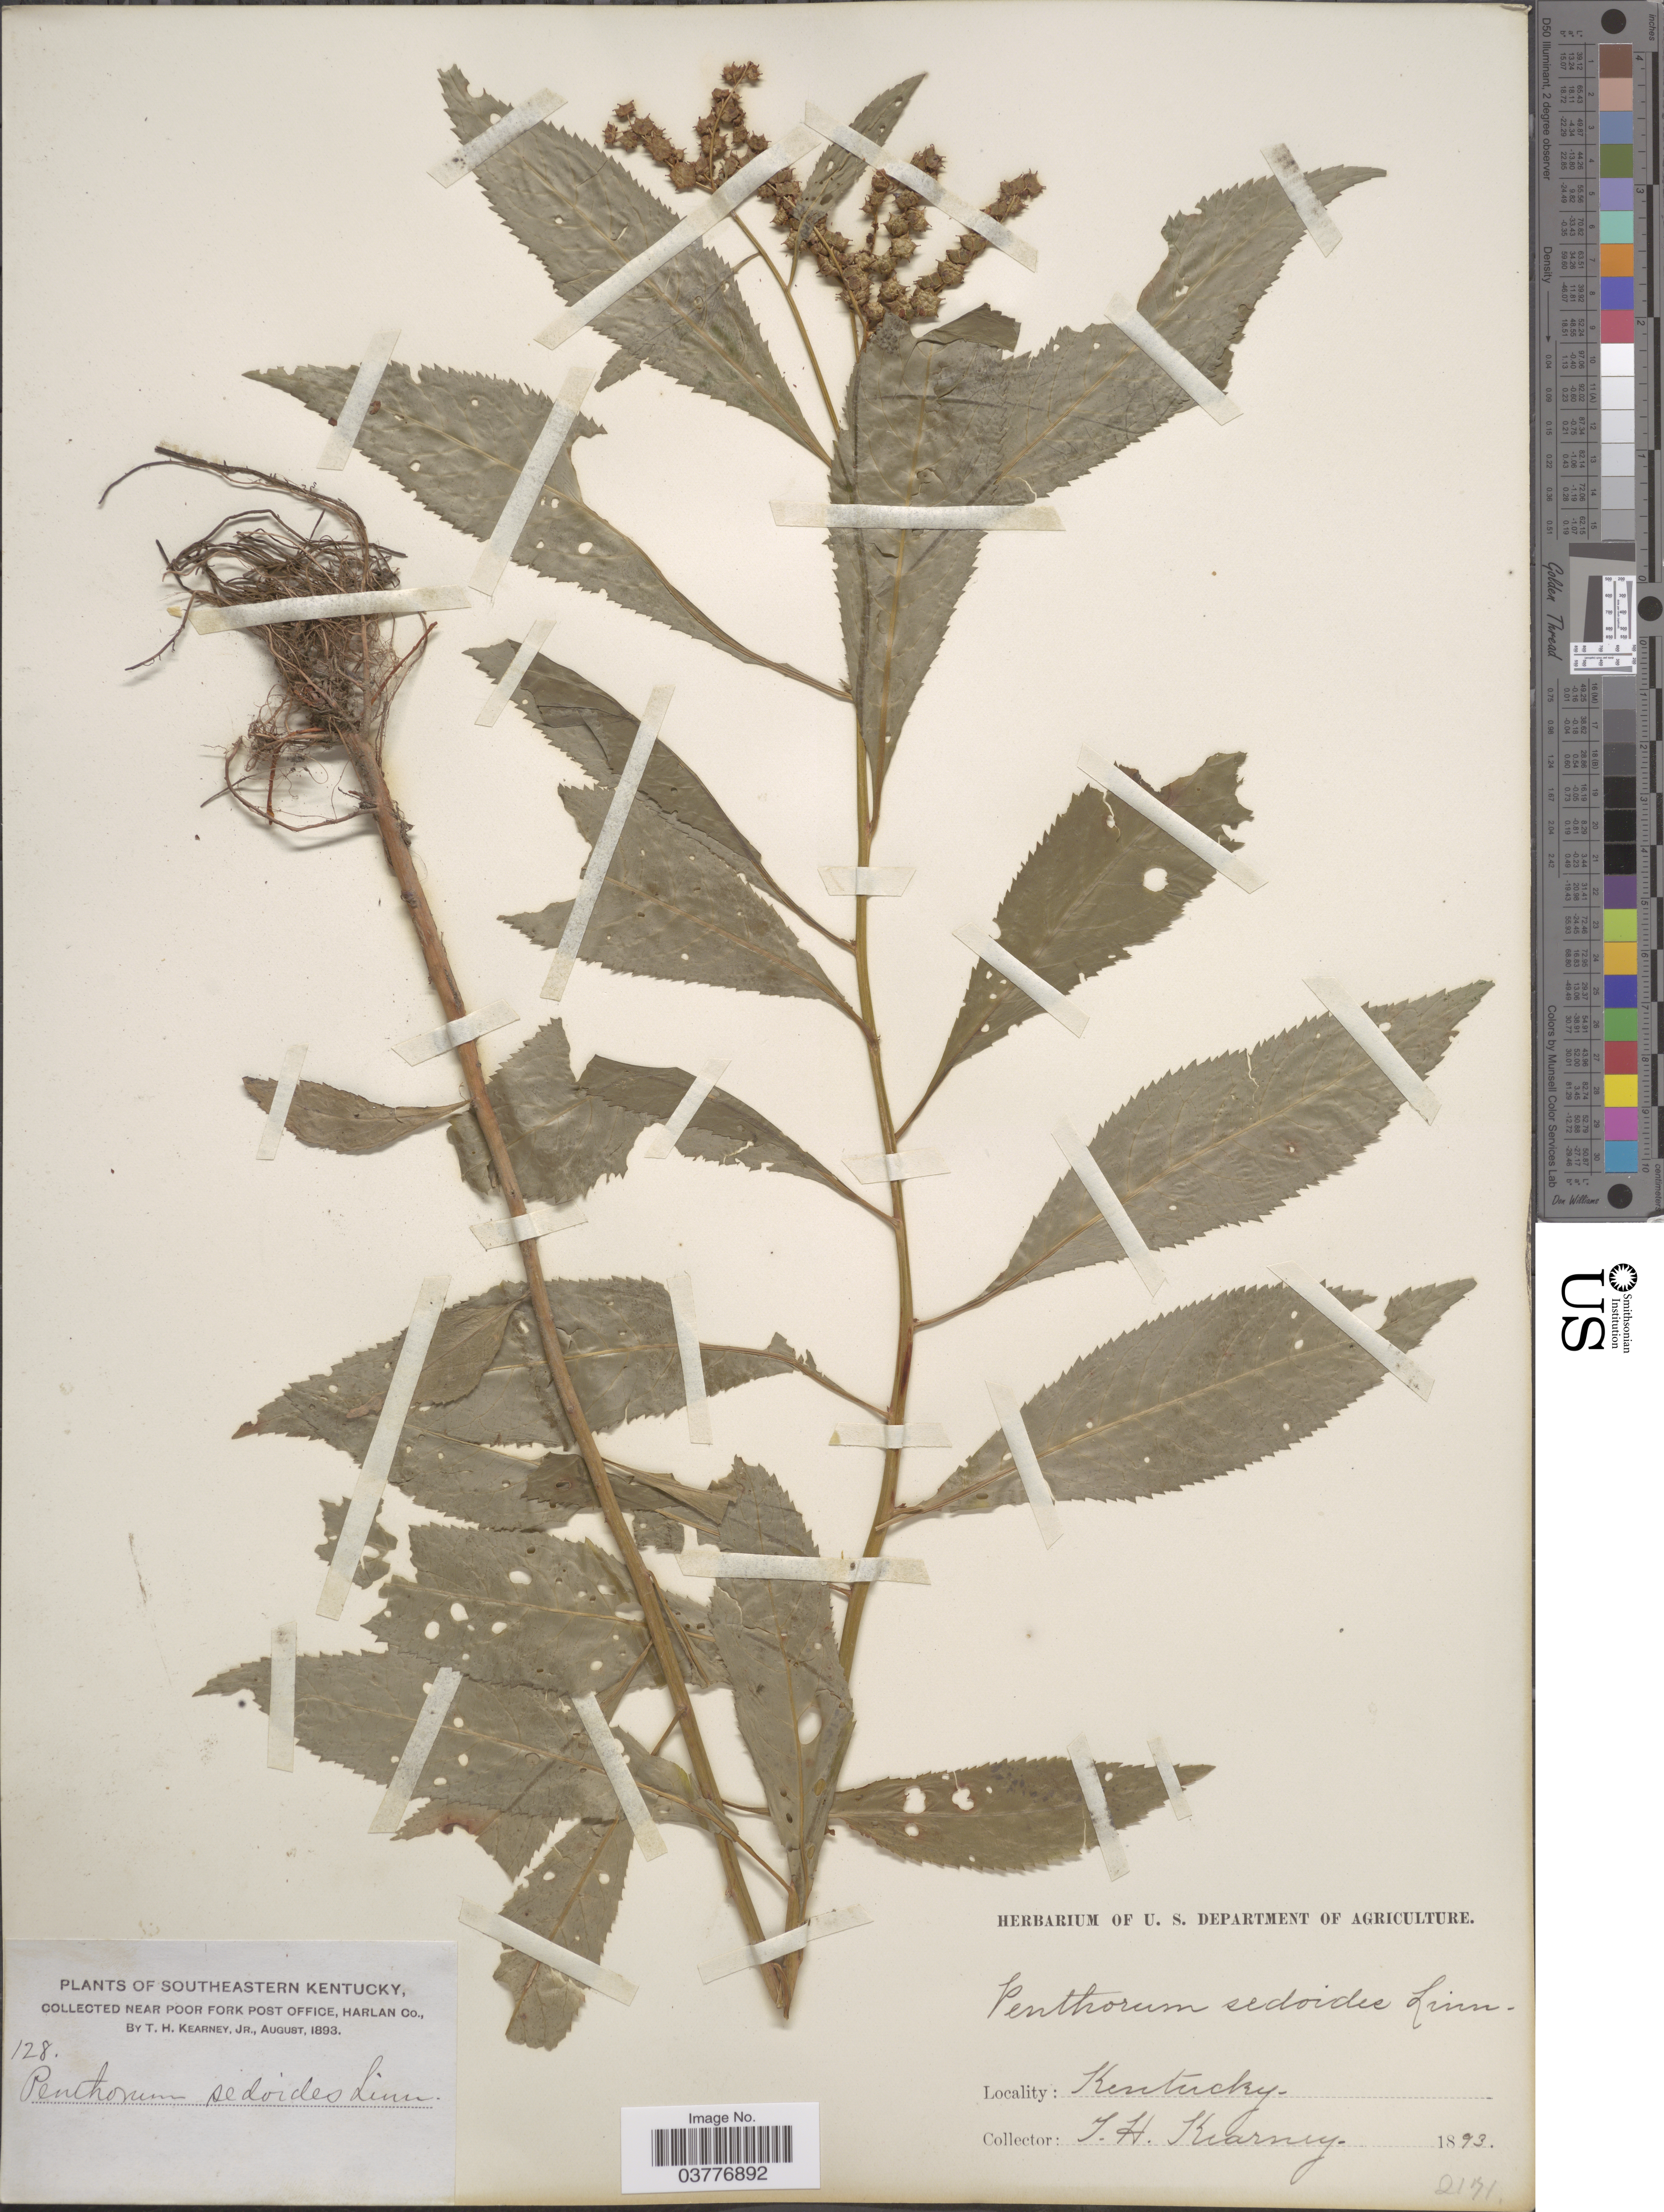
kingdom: Plantae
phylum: Tracheophyta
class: Magnoliopsida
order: Saxifragales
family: Penthoraceae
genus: Penthorum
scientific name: Penthorum sedoides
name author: L.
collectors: T. H. Kearney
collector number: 128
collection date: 1893-08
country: United States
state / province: Kentucky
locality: Southeastern Kentucky, Near Poor Fork Post Office, Harlan Co.